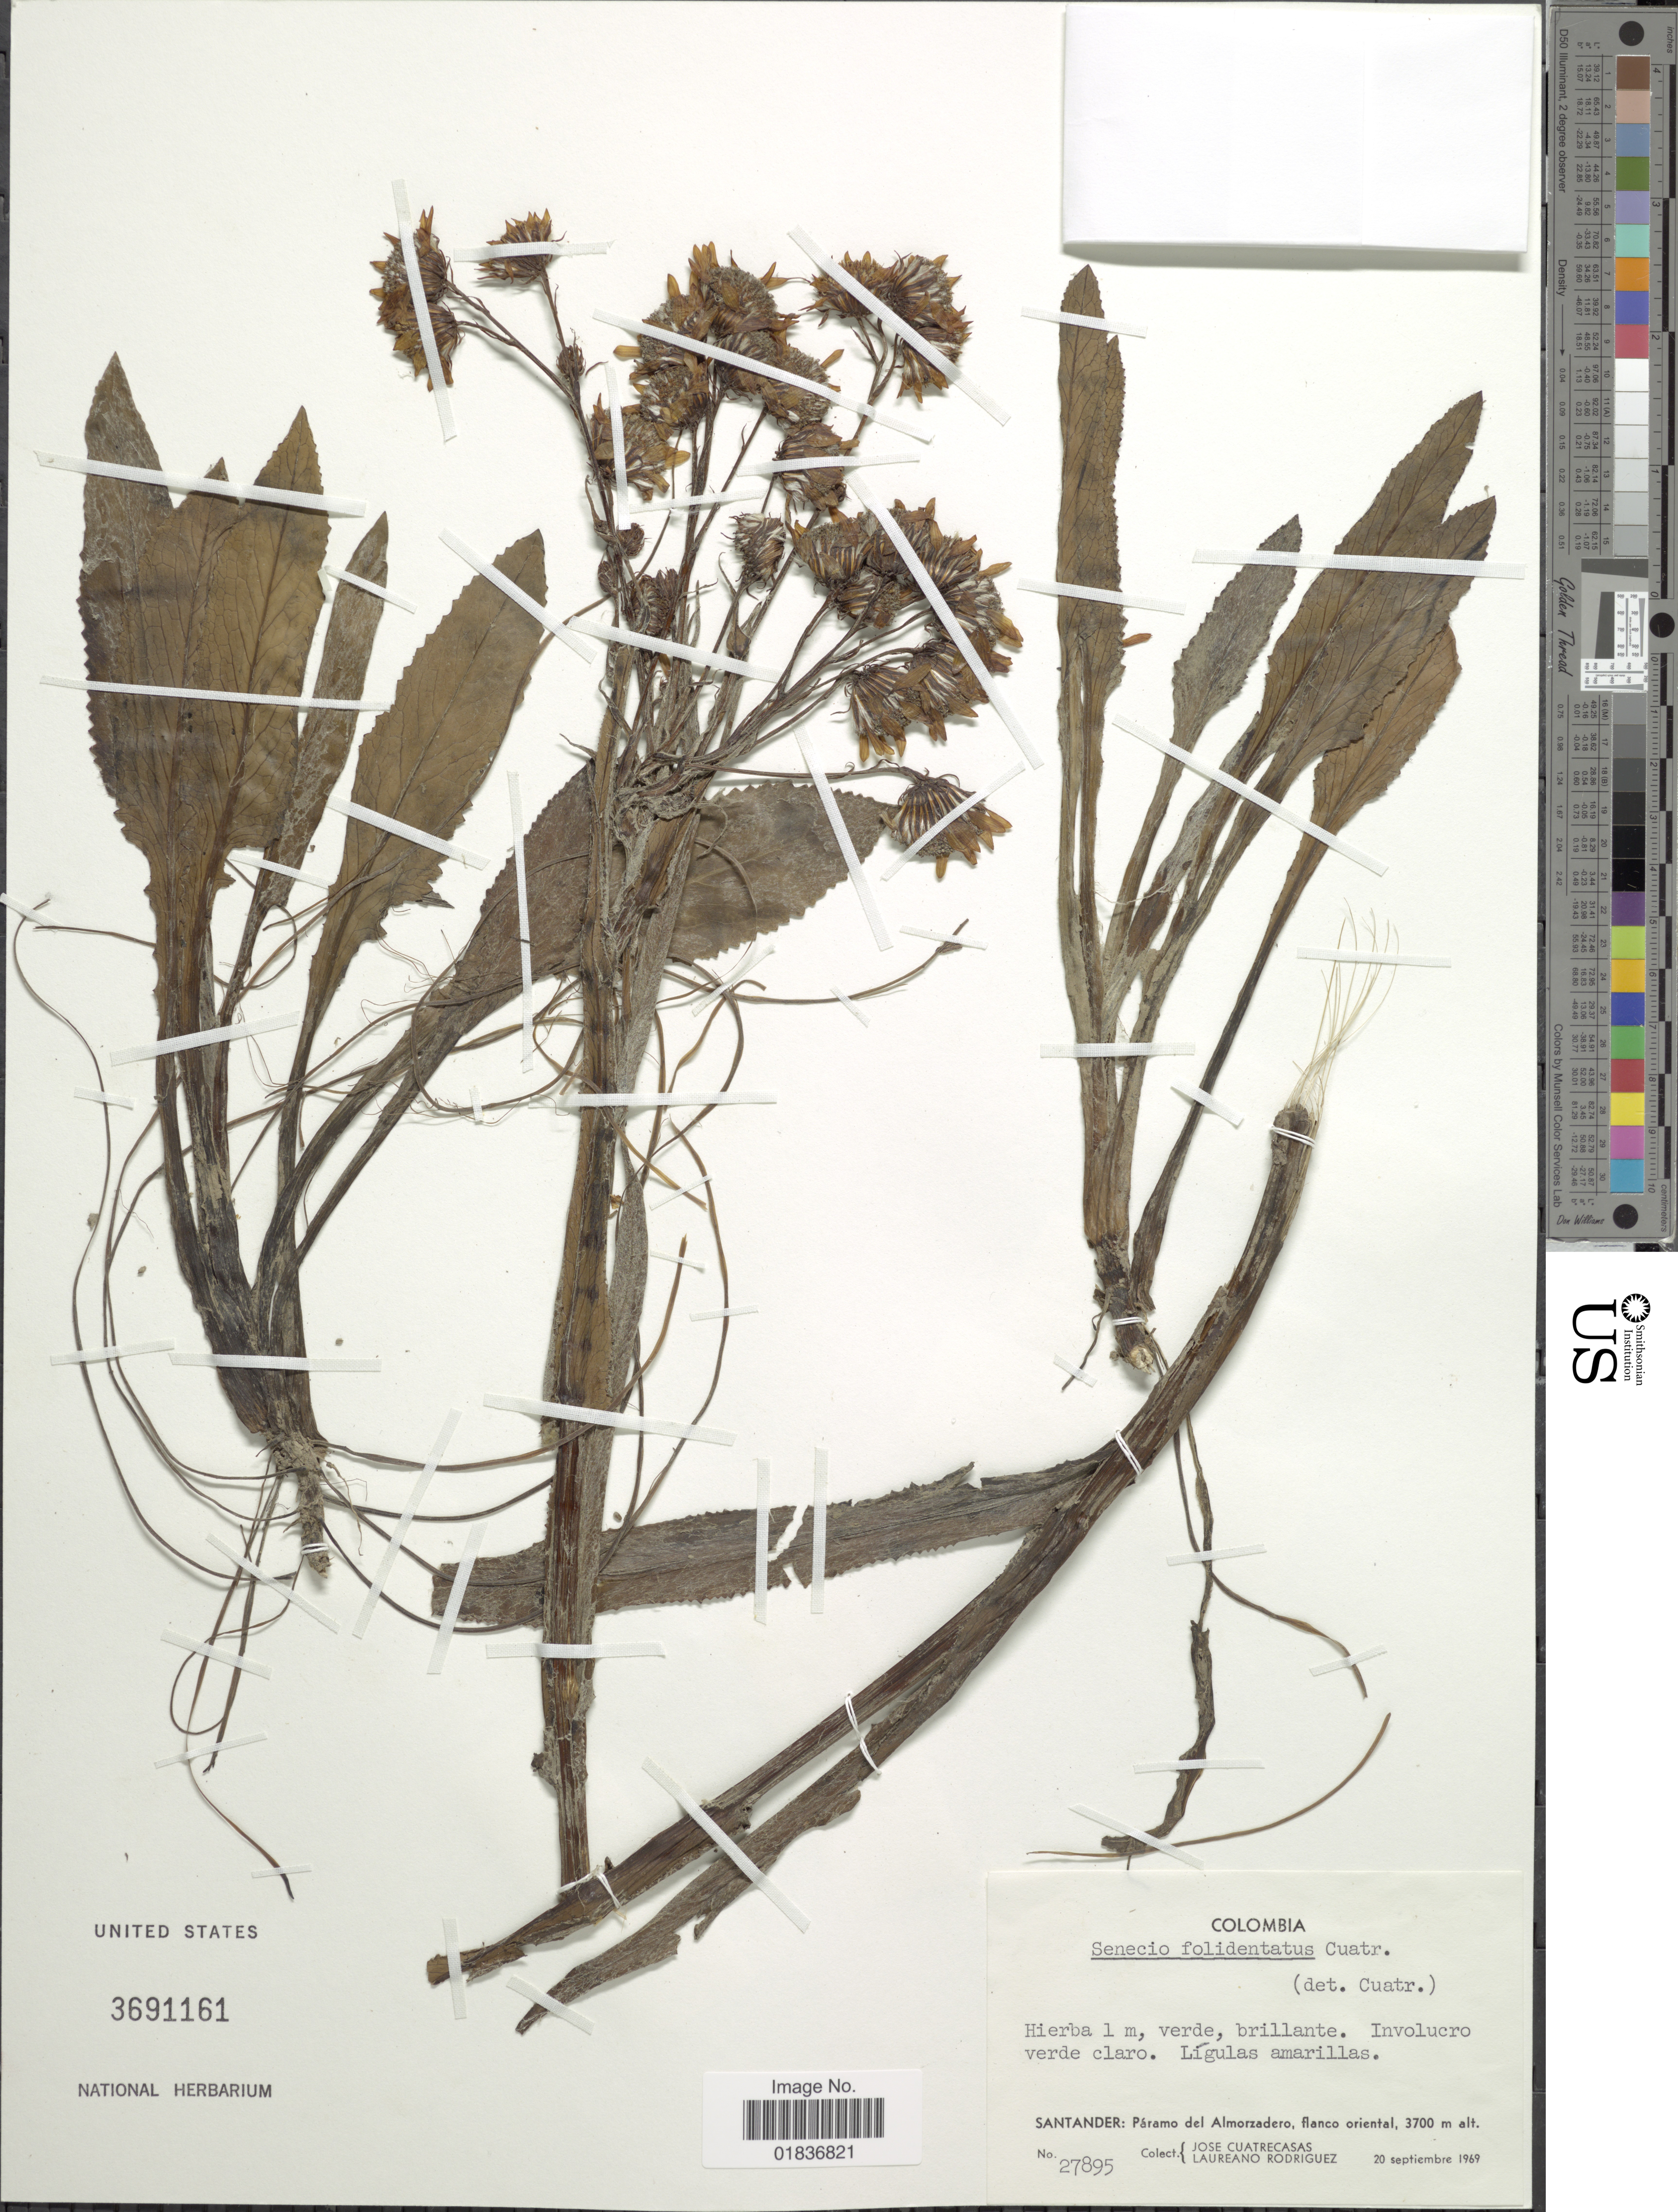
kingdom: Plantae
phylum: Tracheophyta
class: Magnoliopsida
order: Asterales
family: Asteraceae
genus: Senecio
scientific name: Senecio folidentatus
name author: Cuatrec.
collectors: J. Cuatrecasas & L. Rodriguez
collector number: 27895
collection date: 1969-09-20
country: Colombia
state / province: Santander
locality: Santander: Paramo del Almorzadero, flanco oriental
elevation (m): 3700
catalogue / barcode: US 3691161